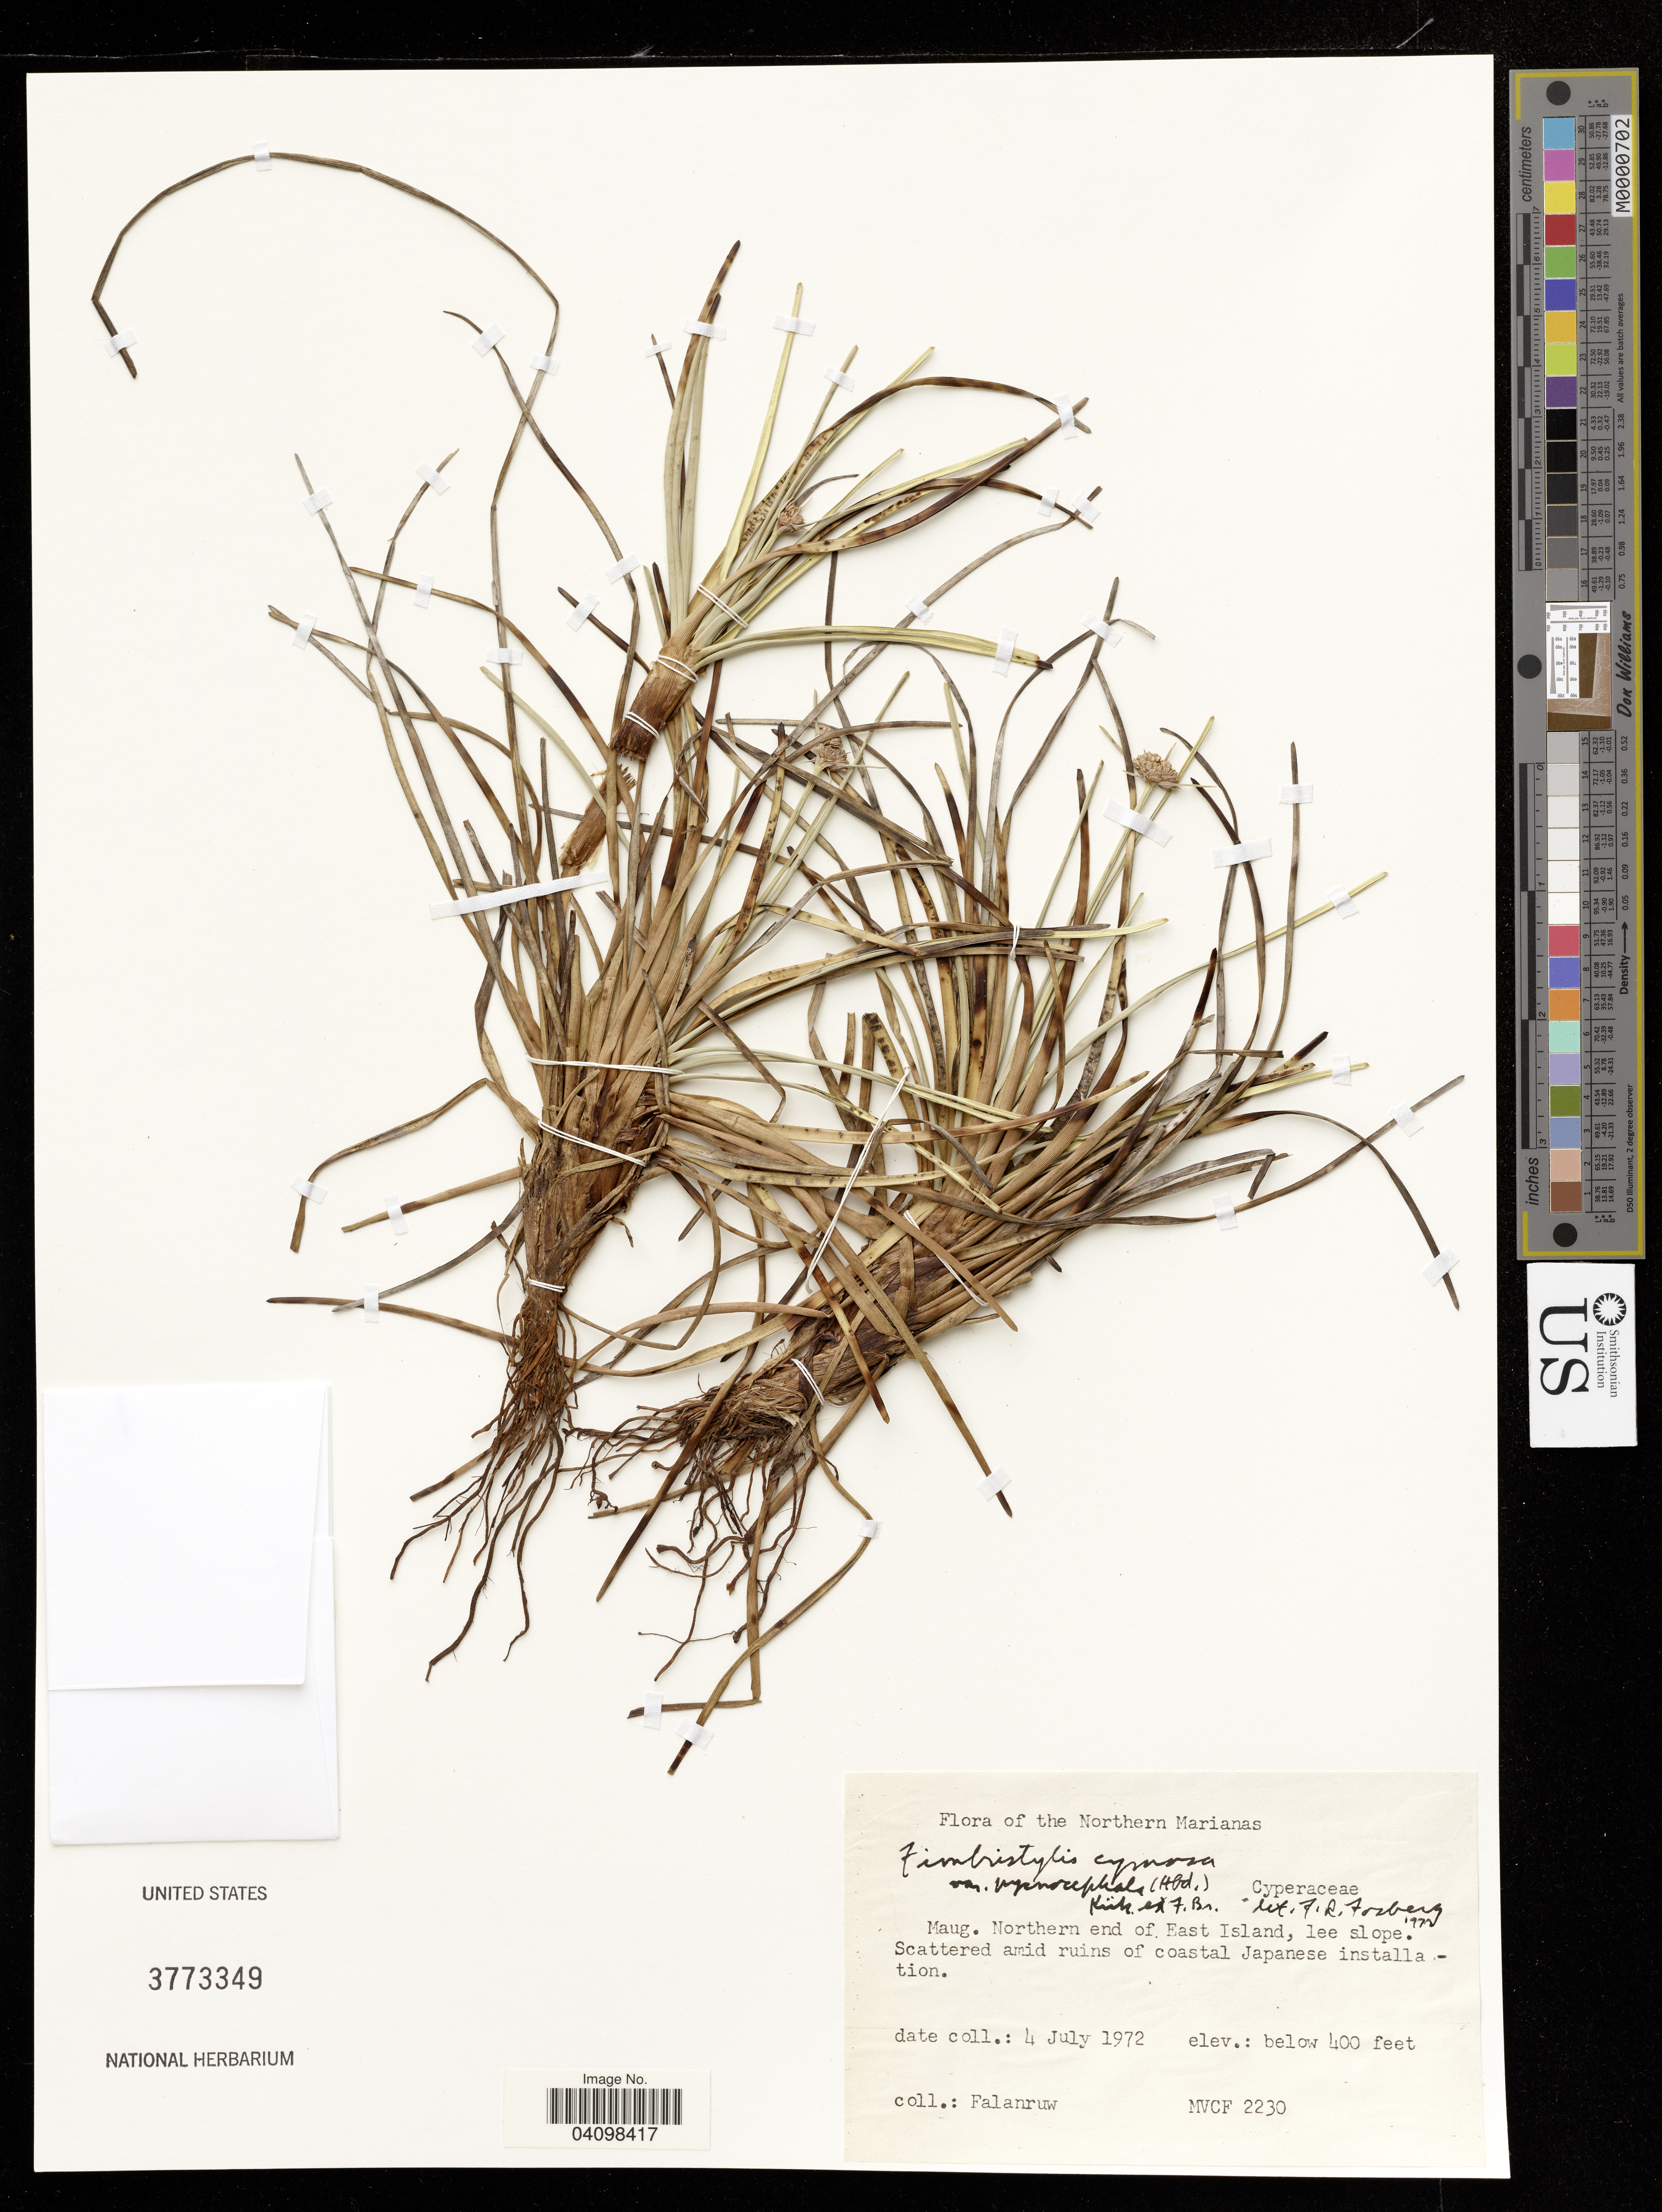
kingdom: Plantae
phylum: Tracheophyta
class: Liliopsida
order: Poales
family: Cyperaceae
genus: Fimbristylis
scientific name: Fimbristylis cymosa R.Br. var. pycnocephala (Hillebr.) T.Koyama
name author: (Hillebr.) T. Koyama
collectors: Falanruw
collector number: MVCF 2230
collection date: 1972-07-04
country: Northern Mariana Islands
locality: Maug. Northern end of East Island, lee slope.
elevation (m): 122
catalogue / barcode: US 3773349